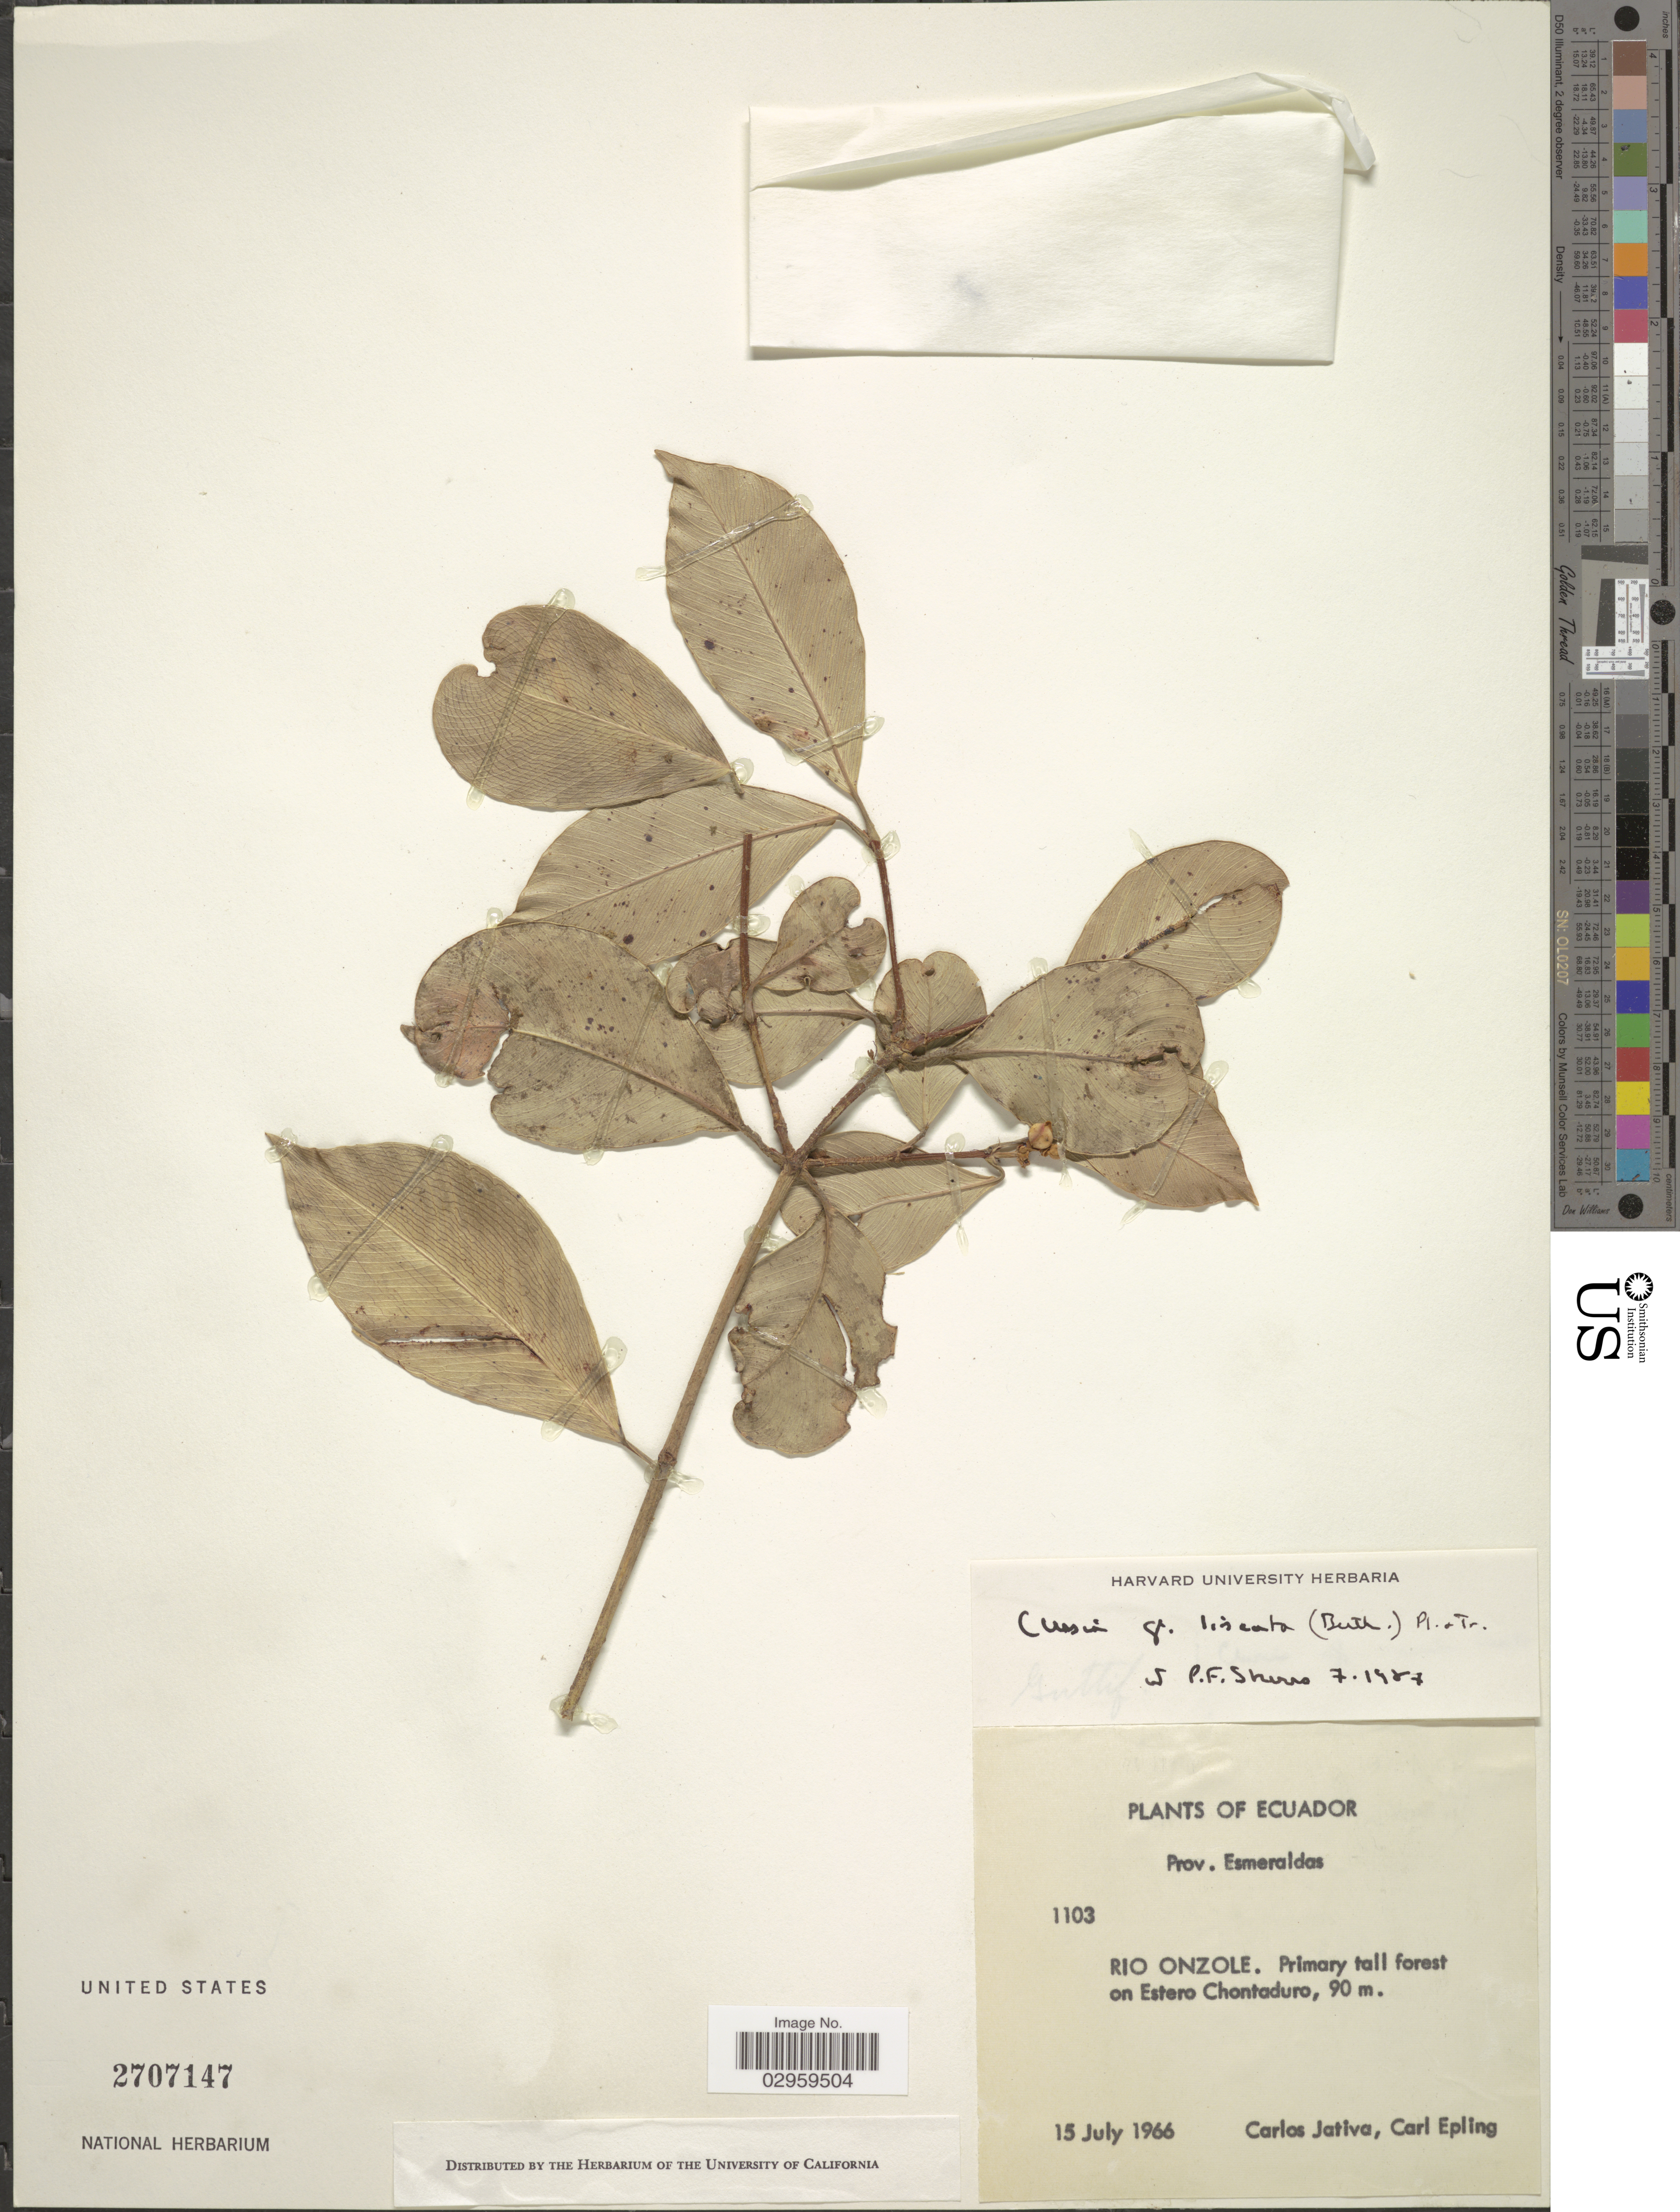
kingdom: Plantae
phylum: Tracheophyta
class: Magnoliopsida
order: Malpighiales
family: Clusiaceae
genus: Clusia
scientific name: Clusia lineata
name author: (Benth.) Planch. & Triana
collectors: C. D. Játiva & C. C. Epling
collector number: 1103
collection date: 1966-07-15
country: Ecuador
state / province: Esmeraldas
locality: Prov. Esmeraldas. Rio Onzole. Primary tall forest on Estero Chontaduro.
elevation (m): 90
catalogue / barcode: US 2707147